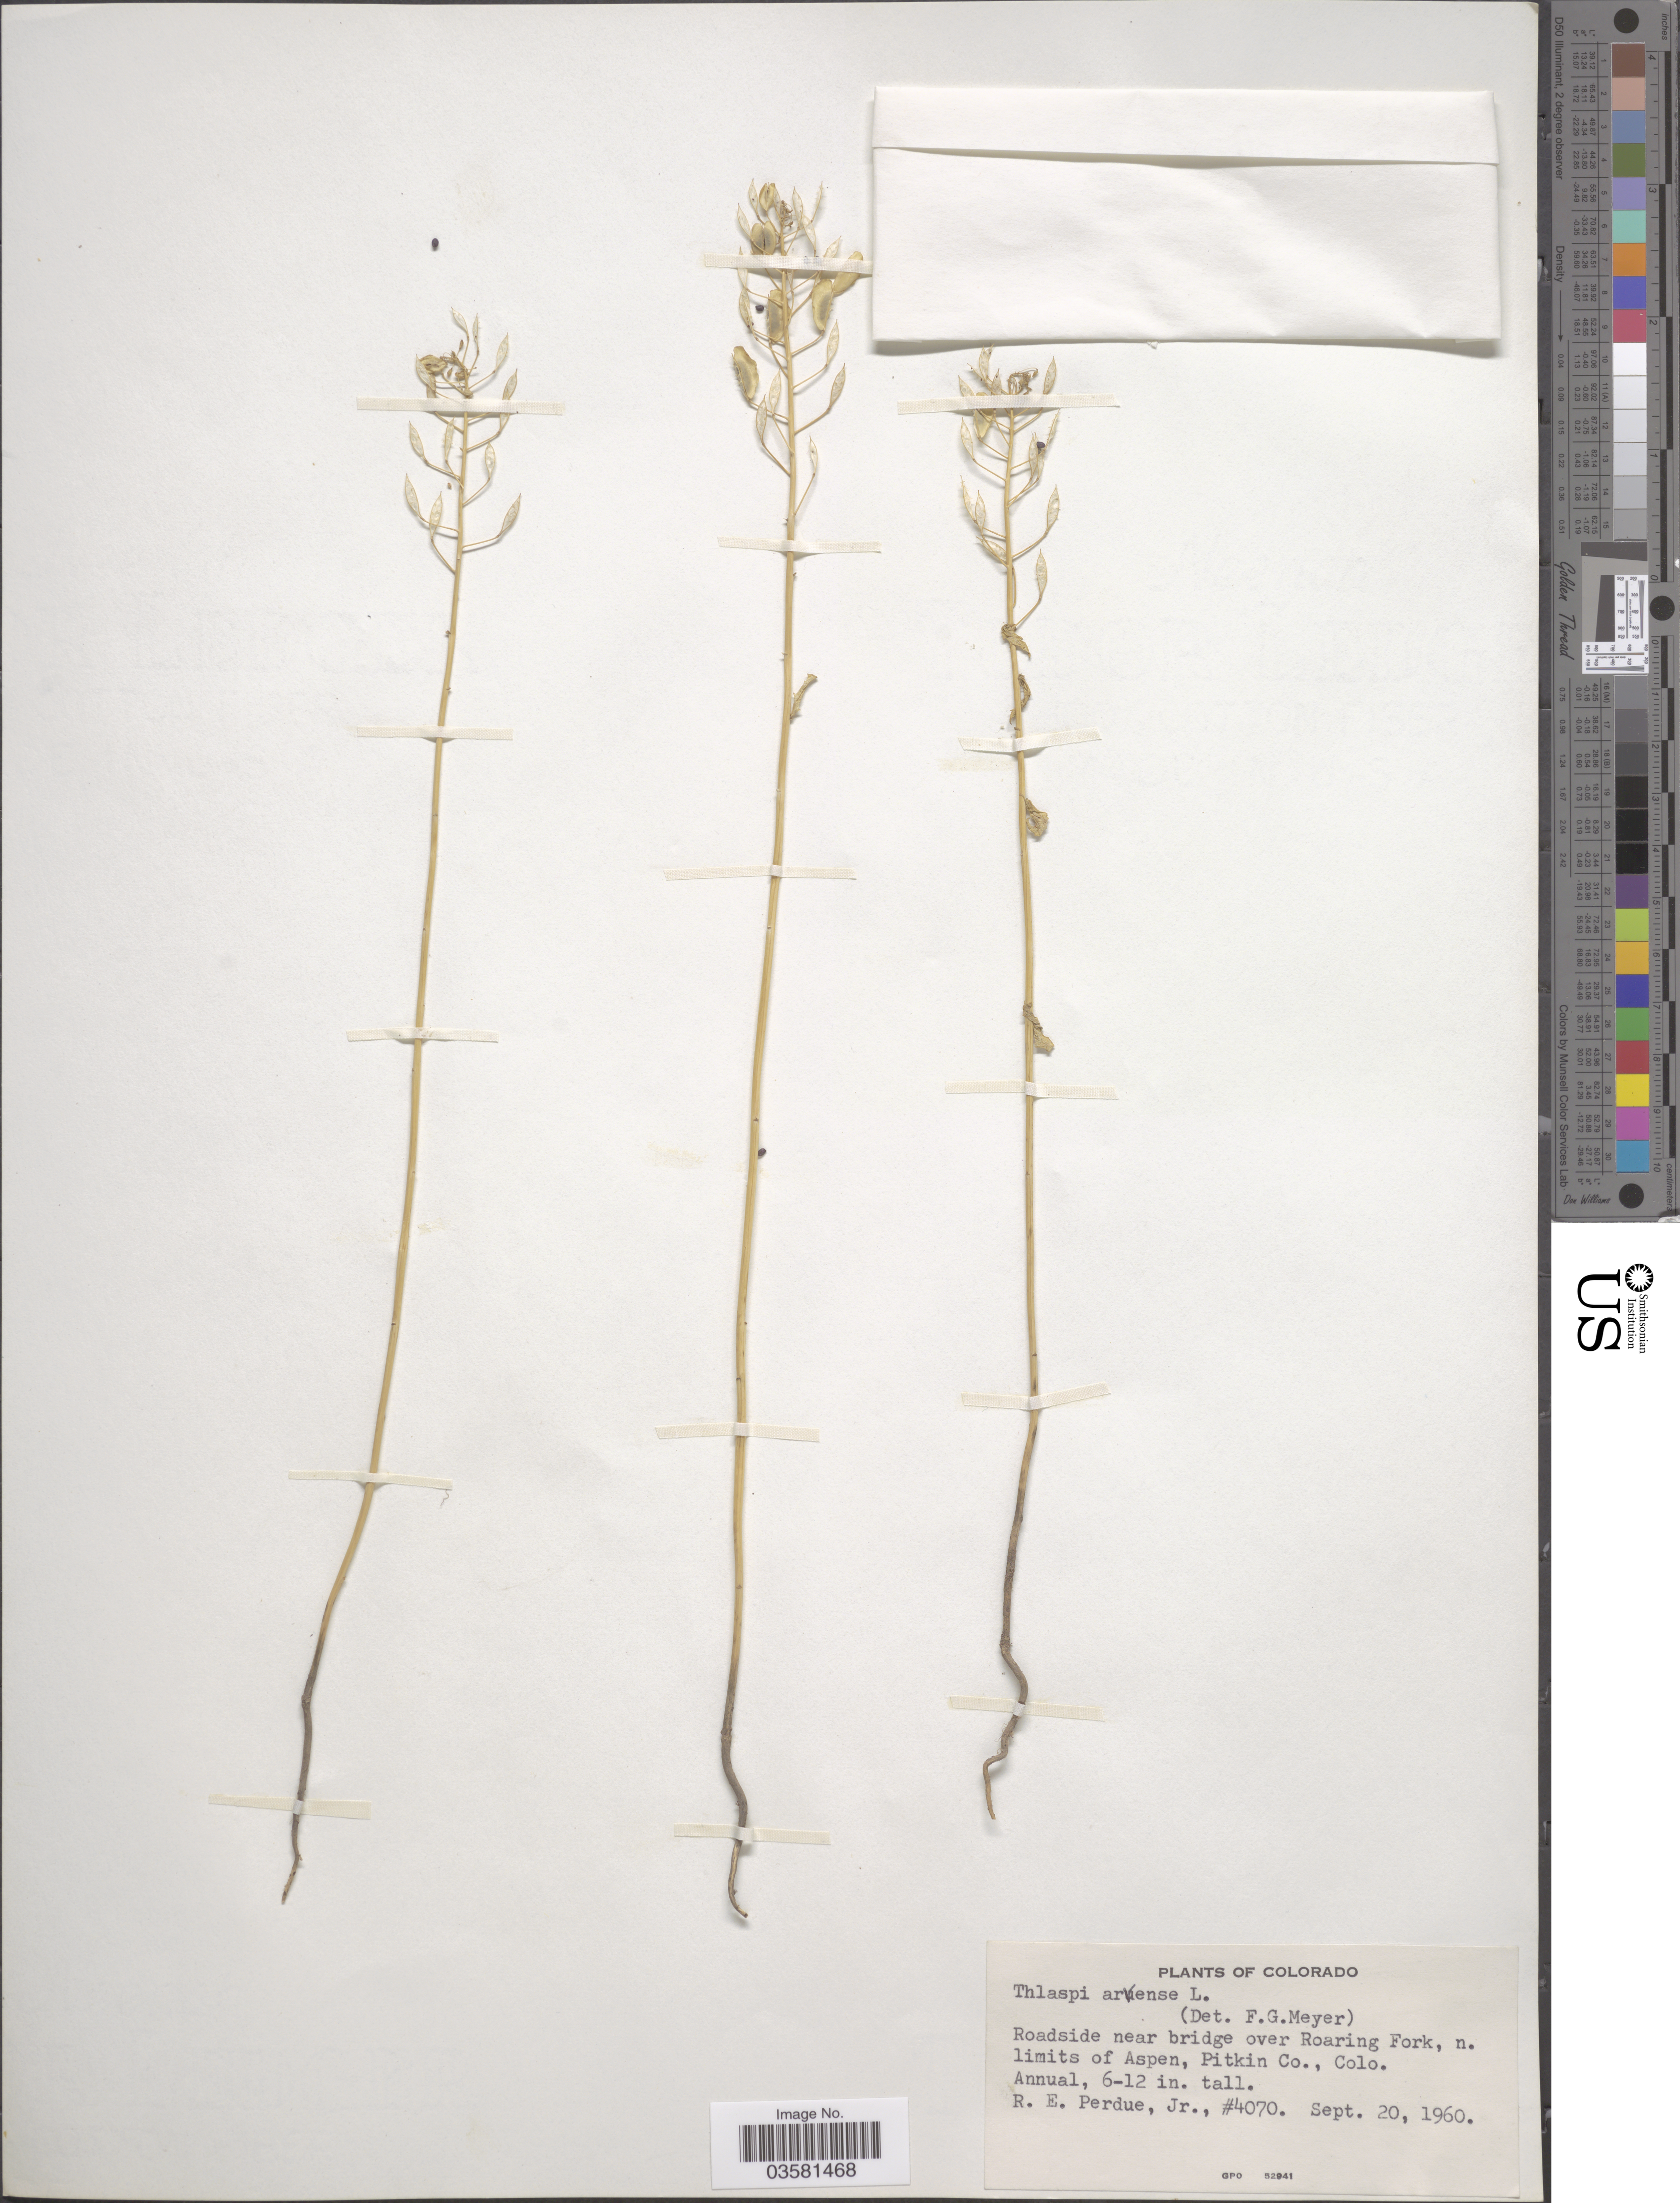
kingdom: Plantae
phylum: Tracheophyta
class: Magnoliopsida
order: Brassicales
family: Brassicaceae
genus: Thlaspi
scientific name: Thlaspi arvense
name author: L.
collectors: R. E. Perdue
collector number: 4070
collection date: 1960-09-20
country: United States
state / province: Colorado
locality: Roadside near bridge over Roaring Fork, n. limits of Aspen, Pitkin Co.